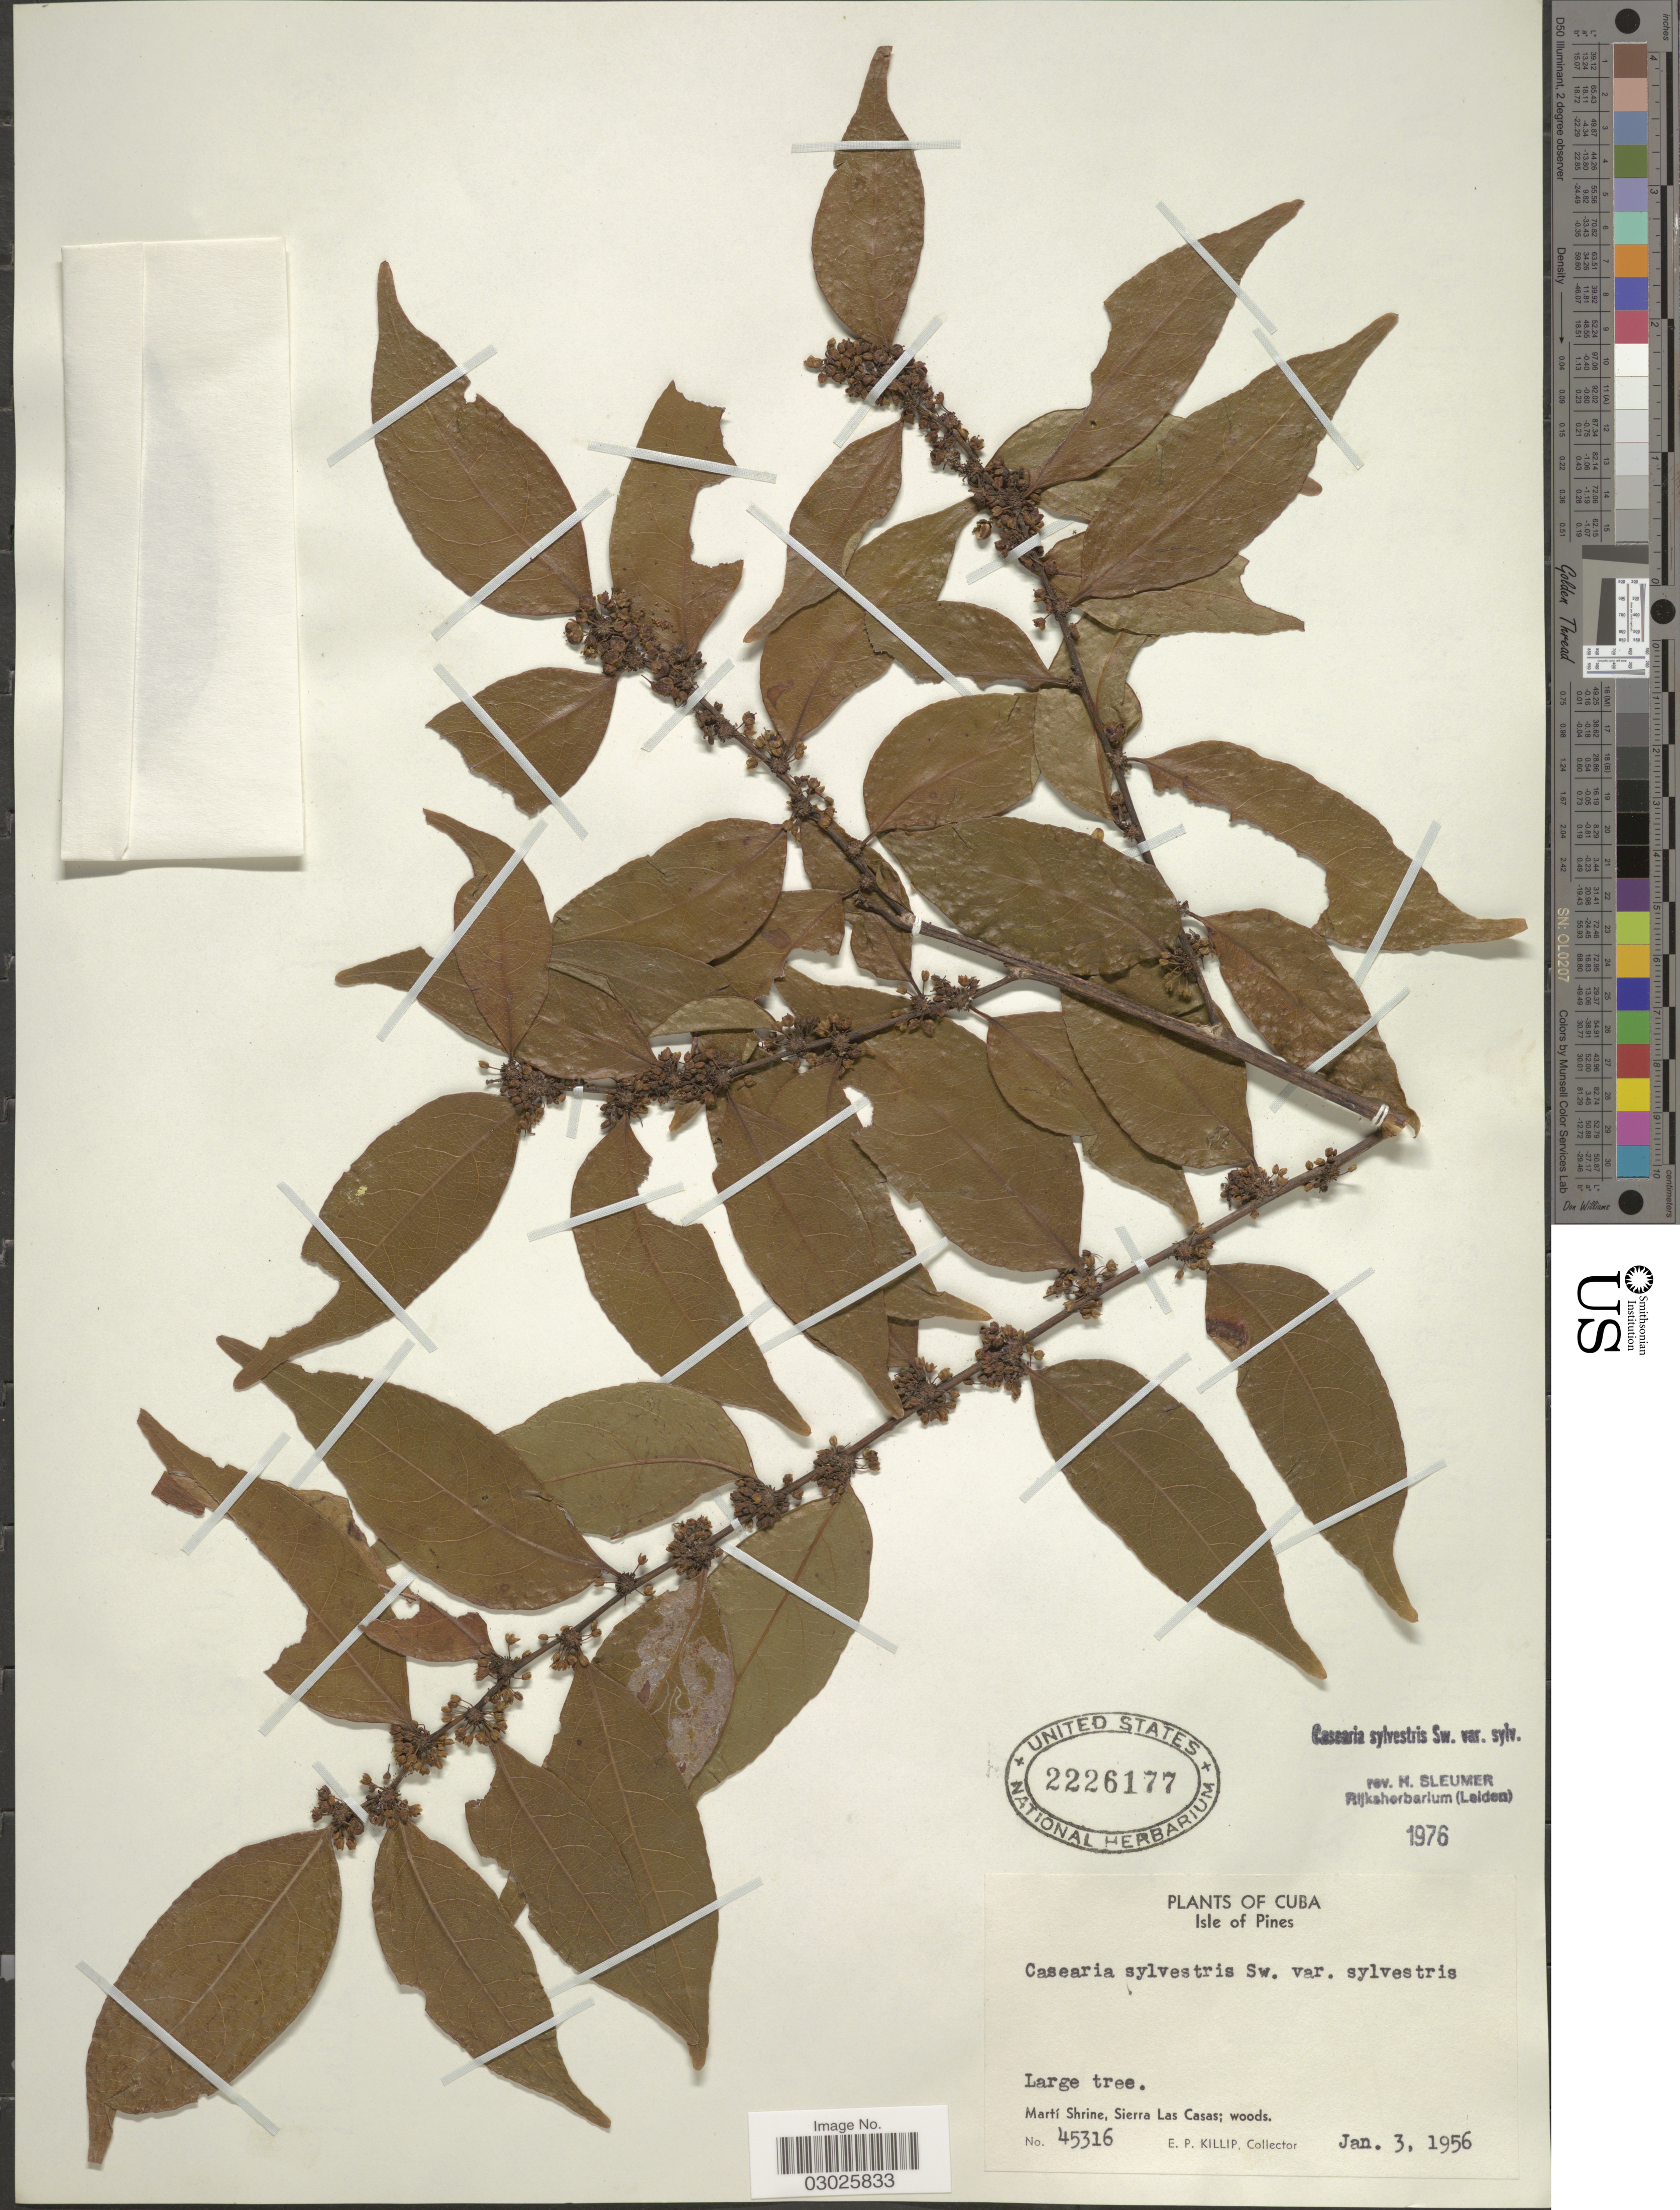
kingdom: Plantae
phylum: Tracheophyta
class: Magnoliopsida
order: Malpighiales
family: Salicaceae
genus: Casearia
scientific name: Casearia sylvestris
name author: Sw.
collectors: E. P. Killip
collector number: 45316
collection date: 1956-01-03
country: Cuba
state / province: Isla de la Juventud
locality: Isle of Pines. Martí Shrine, Sierra Las Casas.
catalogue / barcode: US 2226177